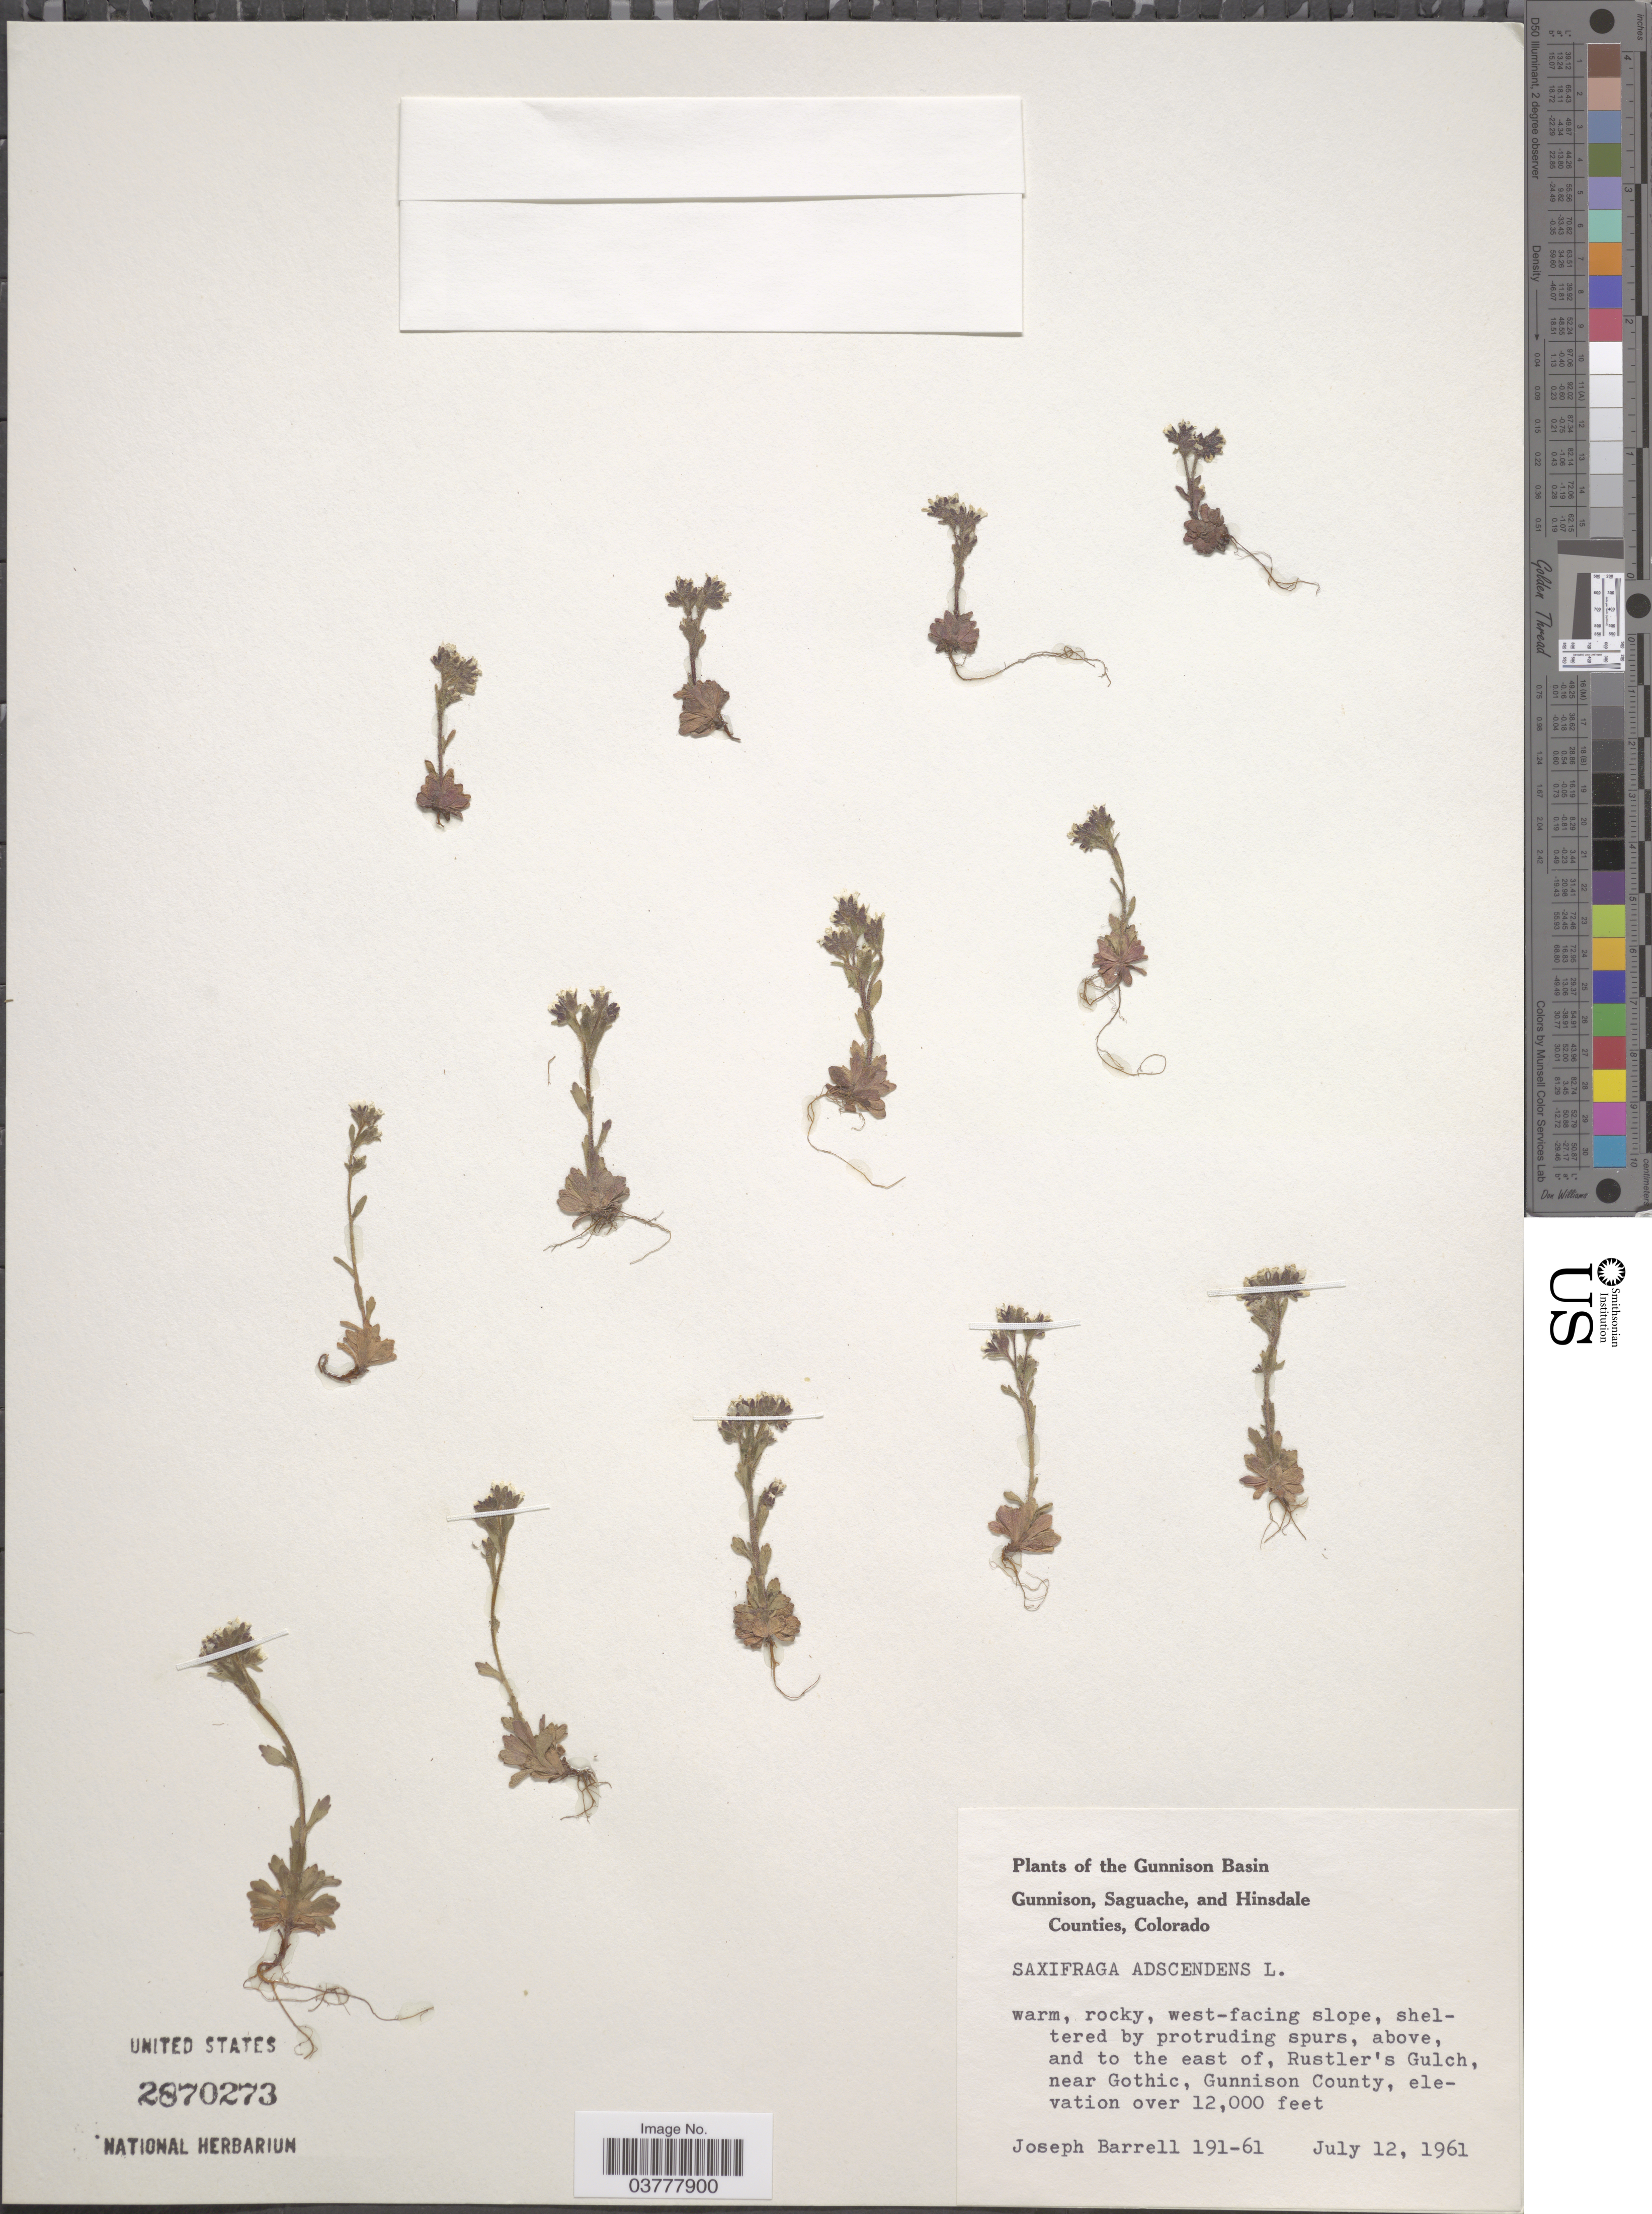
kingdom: Plantae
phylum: Tracheophyta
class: Magnoliopsida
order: Saxifragales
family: Saxifragaceae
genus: Saxifraga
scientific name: Saxifraga adscendens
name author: L.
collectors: J. Barrell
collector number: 191-61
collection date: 1961-07-12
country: United States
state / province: Colorado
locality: The Gunnison Basin. Above, and to the east of, Rustler's Gulch, near Gothic, Gunnison County.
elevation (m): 3658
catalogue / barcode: US 2870273